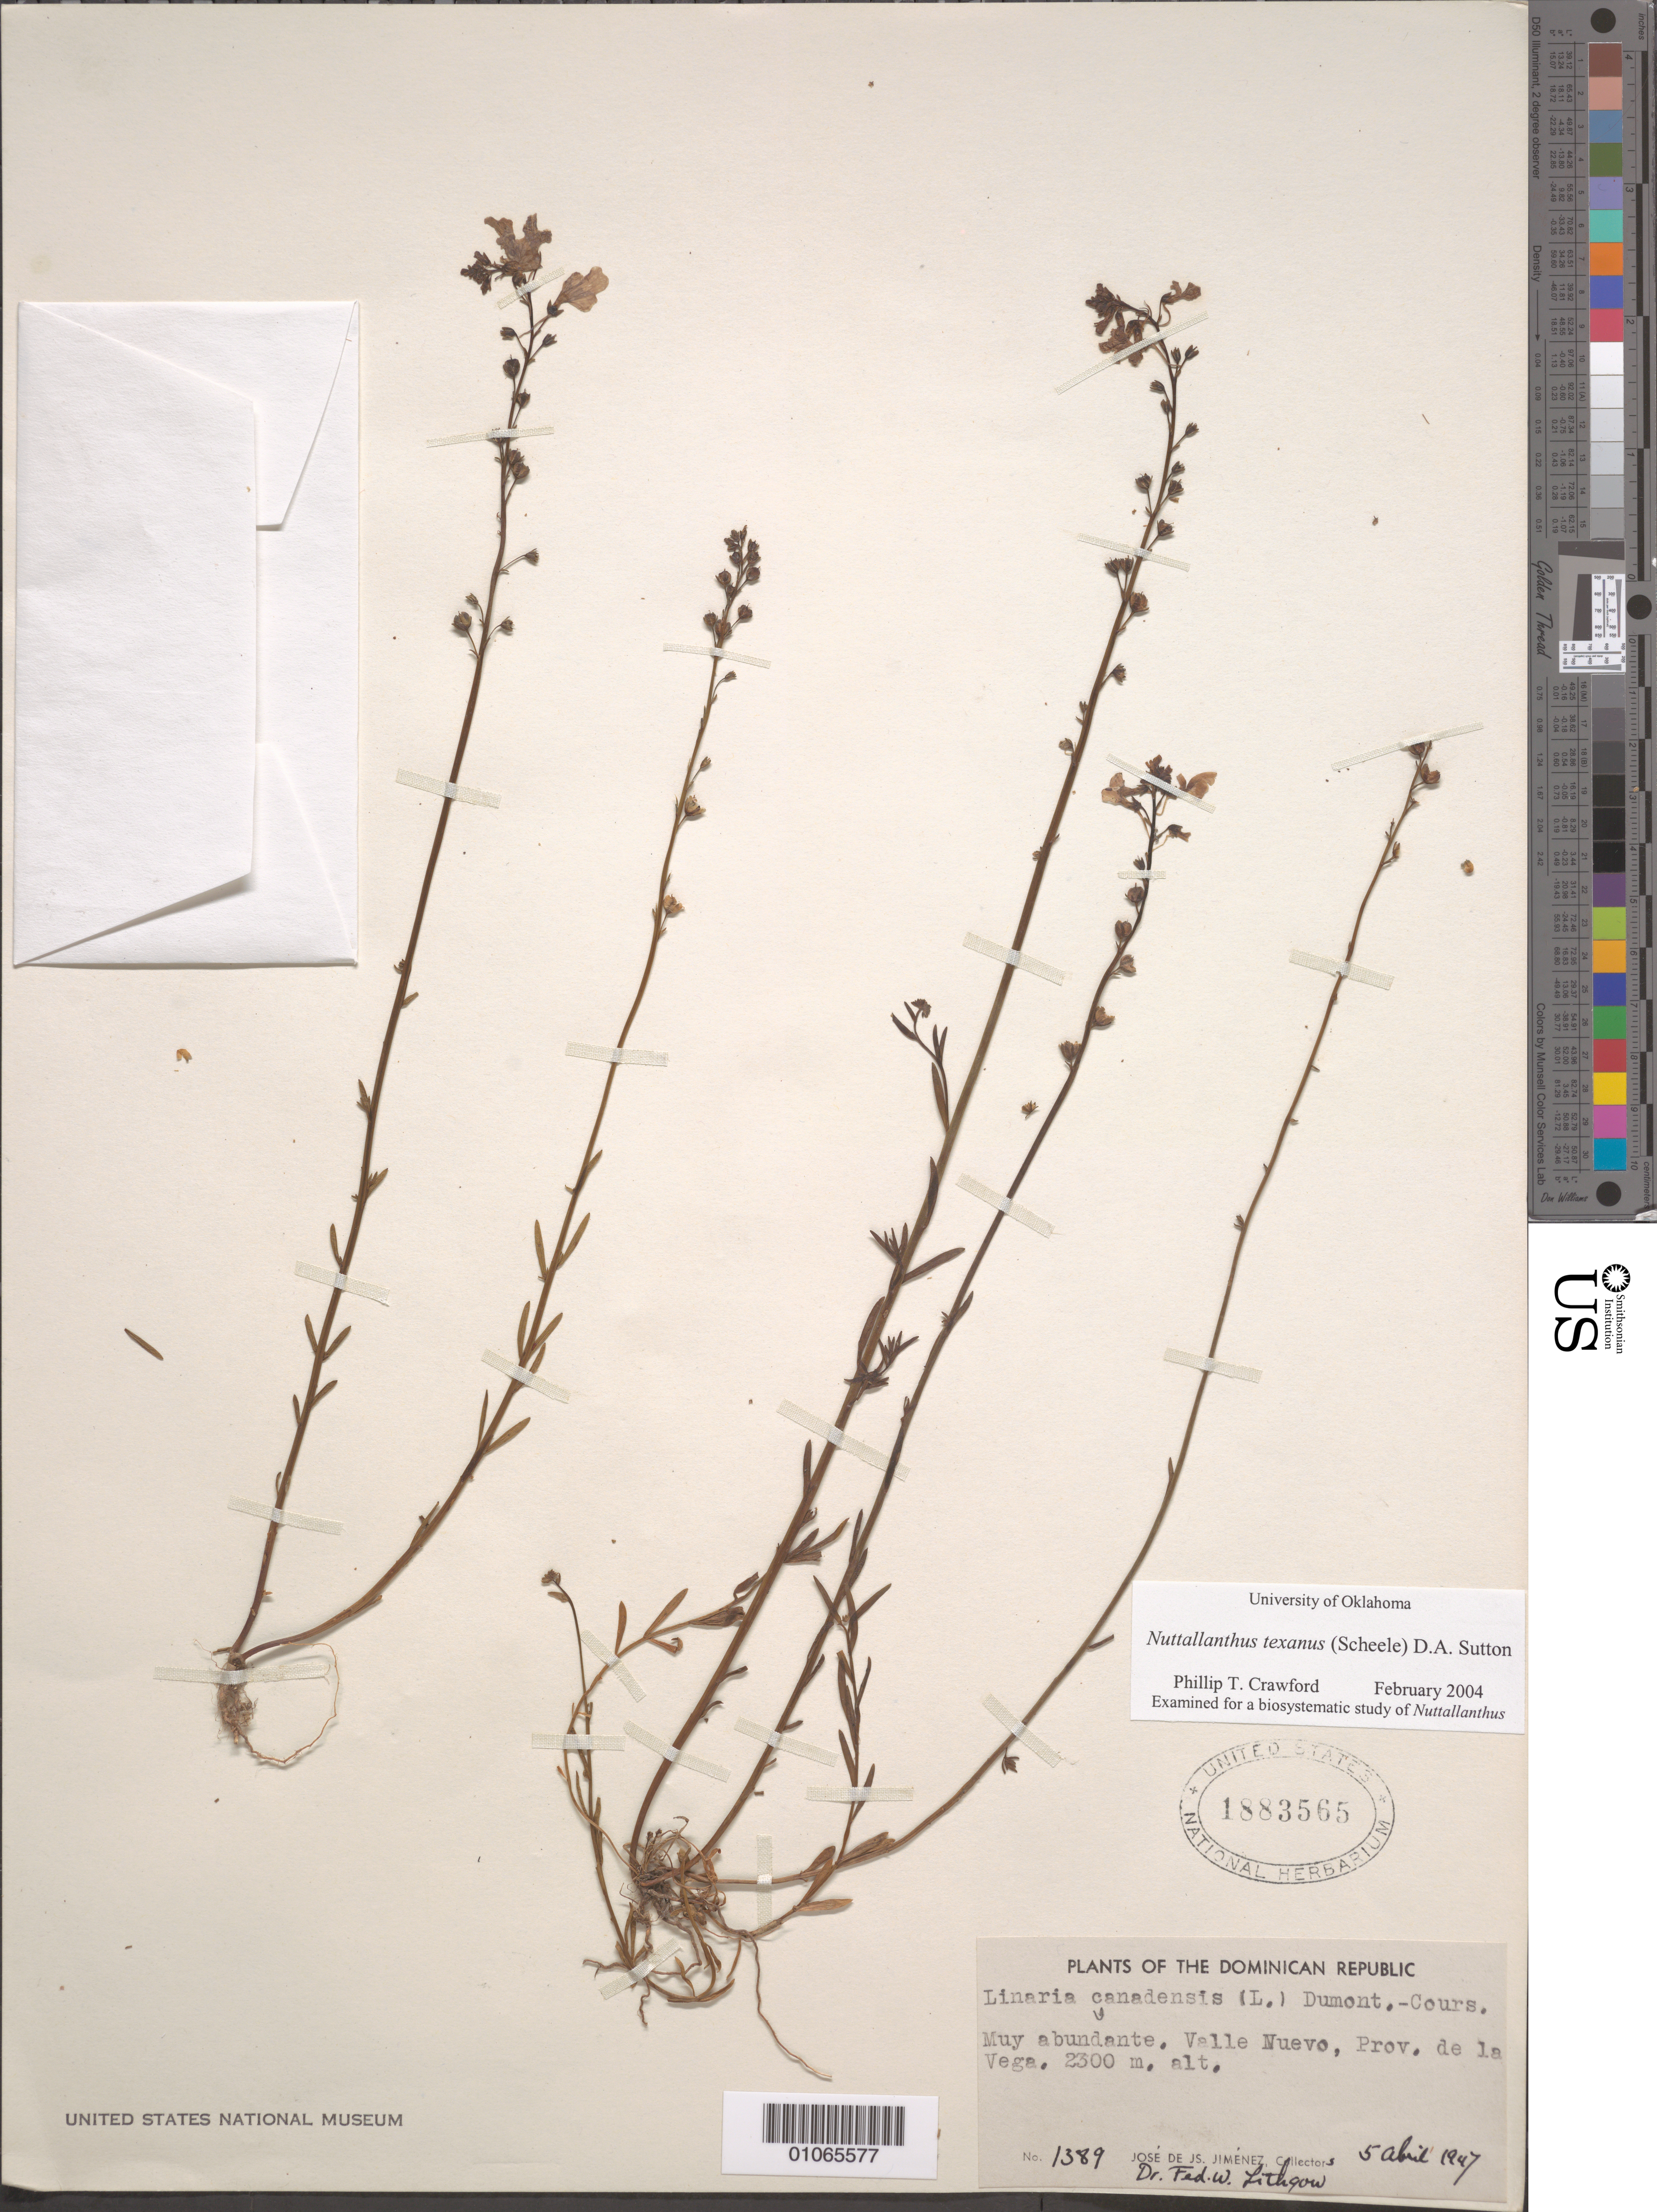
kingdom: Plantae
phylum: Tracheophyta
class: Magnoliopsida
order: Lamiales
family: Plantaginaceae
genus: Linaria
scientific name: Linaria canadensis var. texana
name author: (Scheele) Pennell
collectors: J. J. Jiménez Almonte & F. Lithgow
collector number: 1389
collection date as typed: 05 Apr 1947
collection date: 1947-04-05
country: Dominican Republic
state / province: La Vega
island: Hispaniola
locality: Valle Nuevo.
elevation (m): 2300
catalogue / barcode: US 1883565